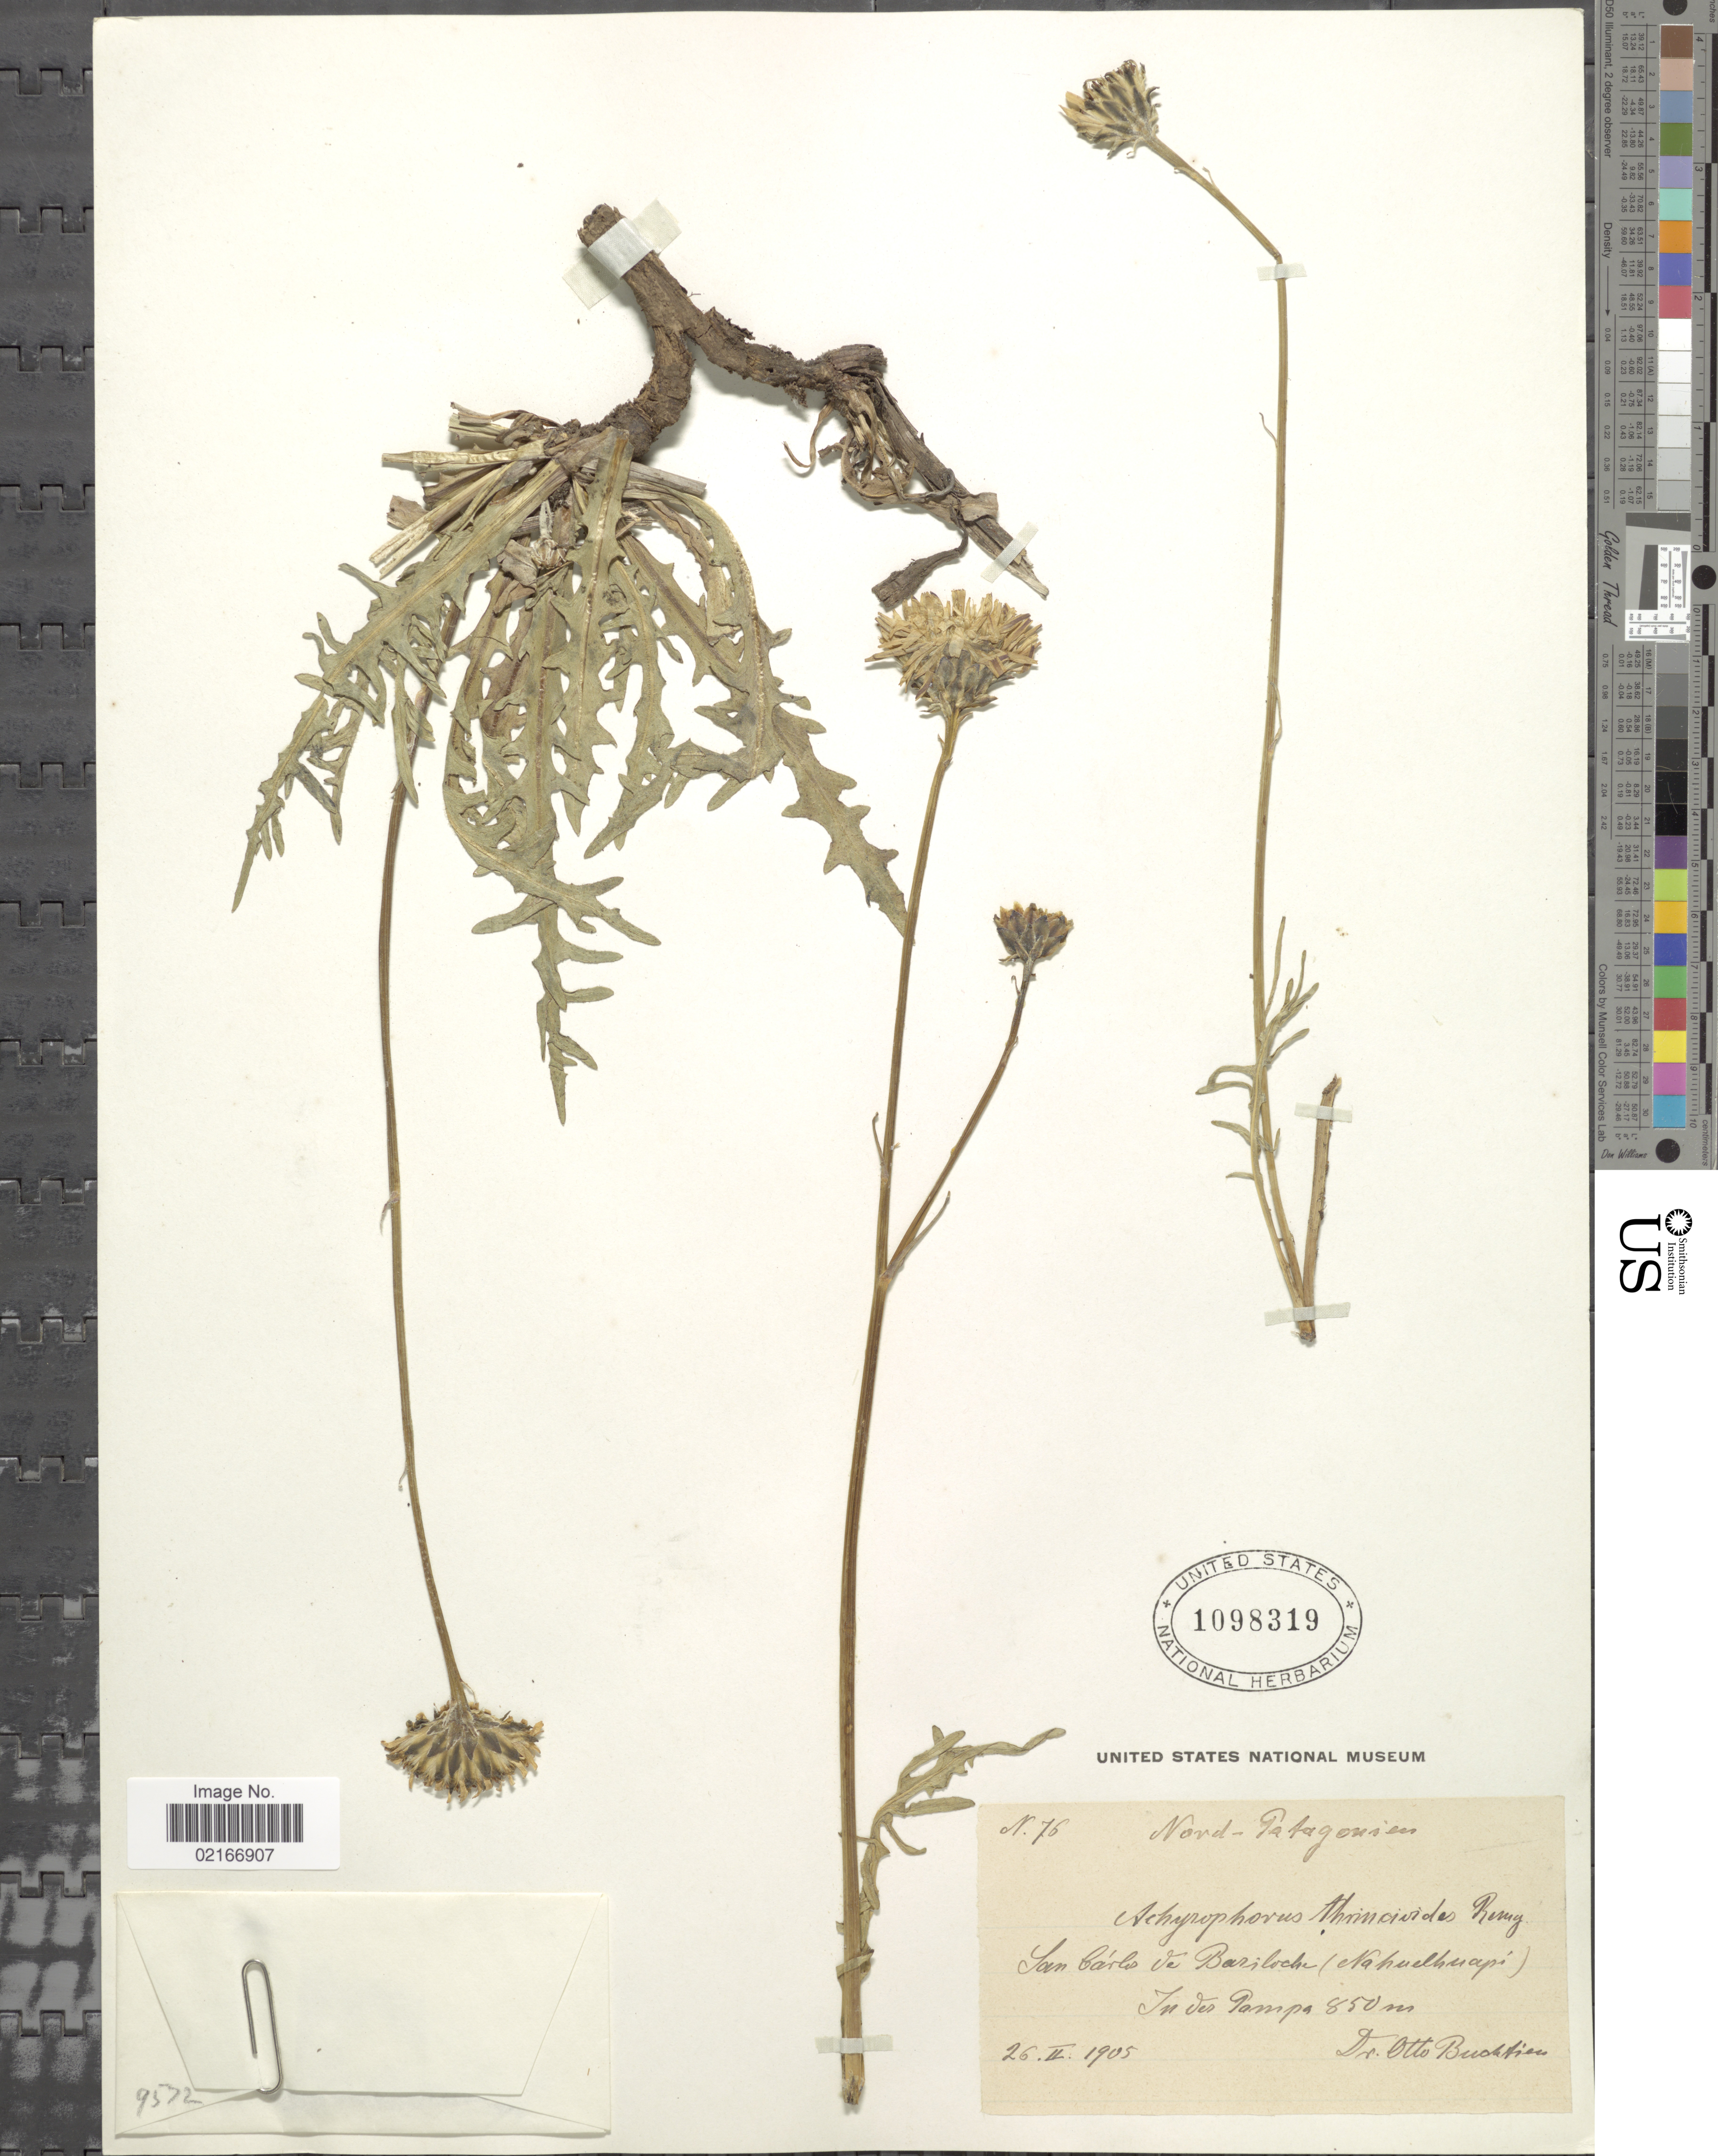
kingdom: Plantae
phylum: Tracheophyta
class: Magnoliopsida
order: Asterales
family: Asteraceae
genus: Hypochaeris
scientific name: Hypochaeris thrincoides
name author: (J. Rémy) Reiche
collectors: O. Buchtien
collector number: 76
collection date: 1905-02-26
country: Argentina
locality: Nord-Patagonian. San Cárlos de Bariloche (Nahuelhuapi). In der Pampa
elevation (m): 850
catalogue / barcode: US 1098319